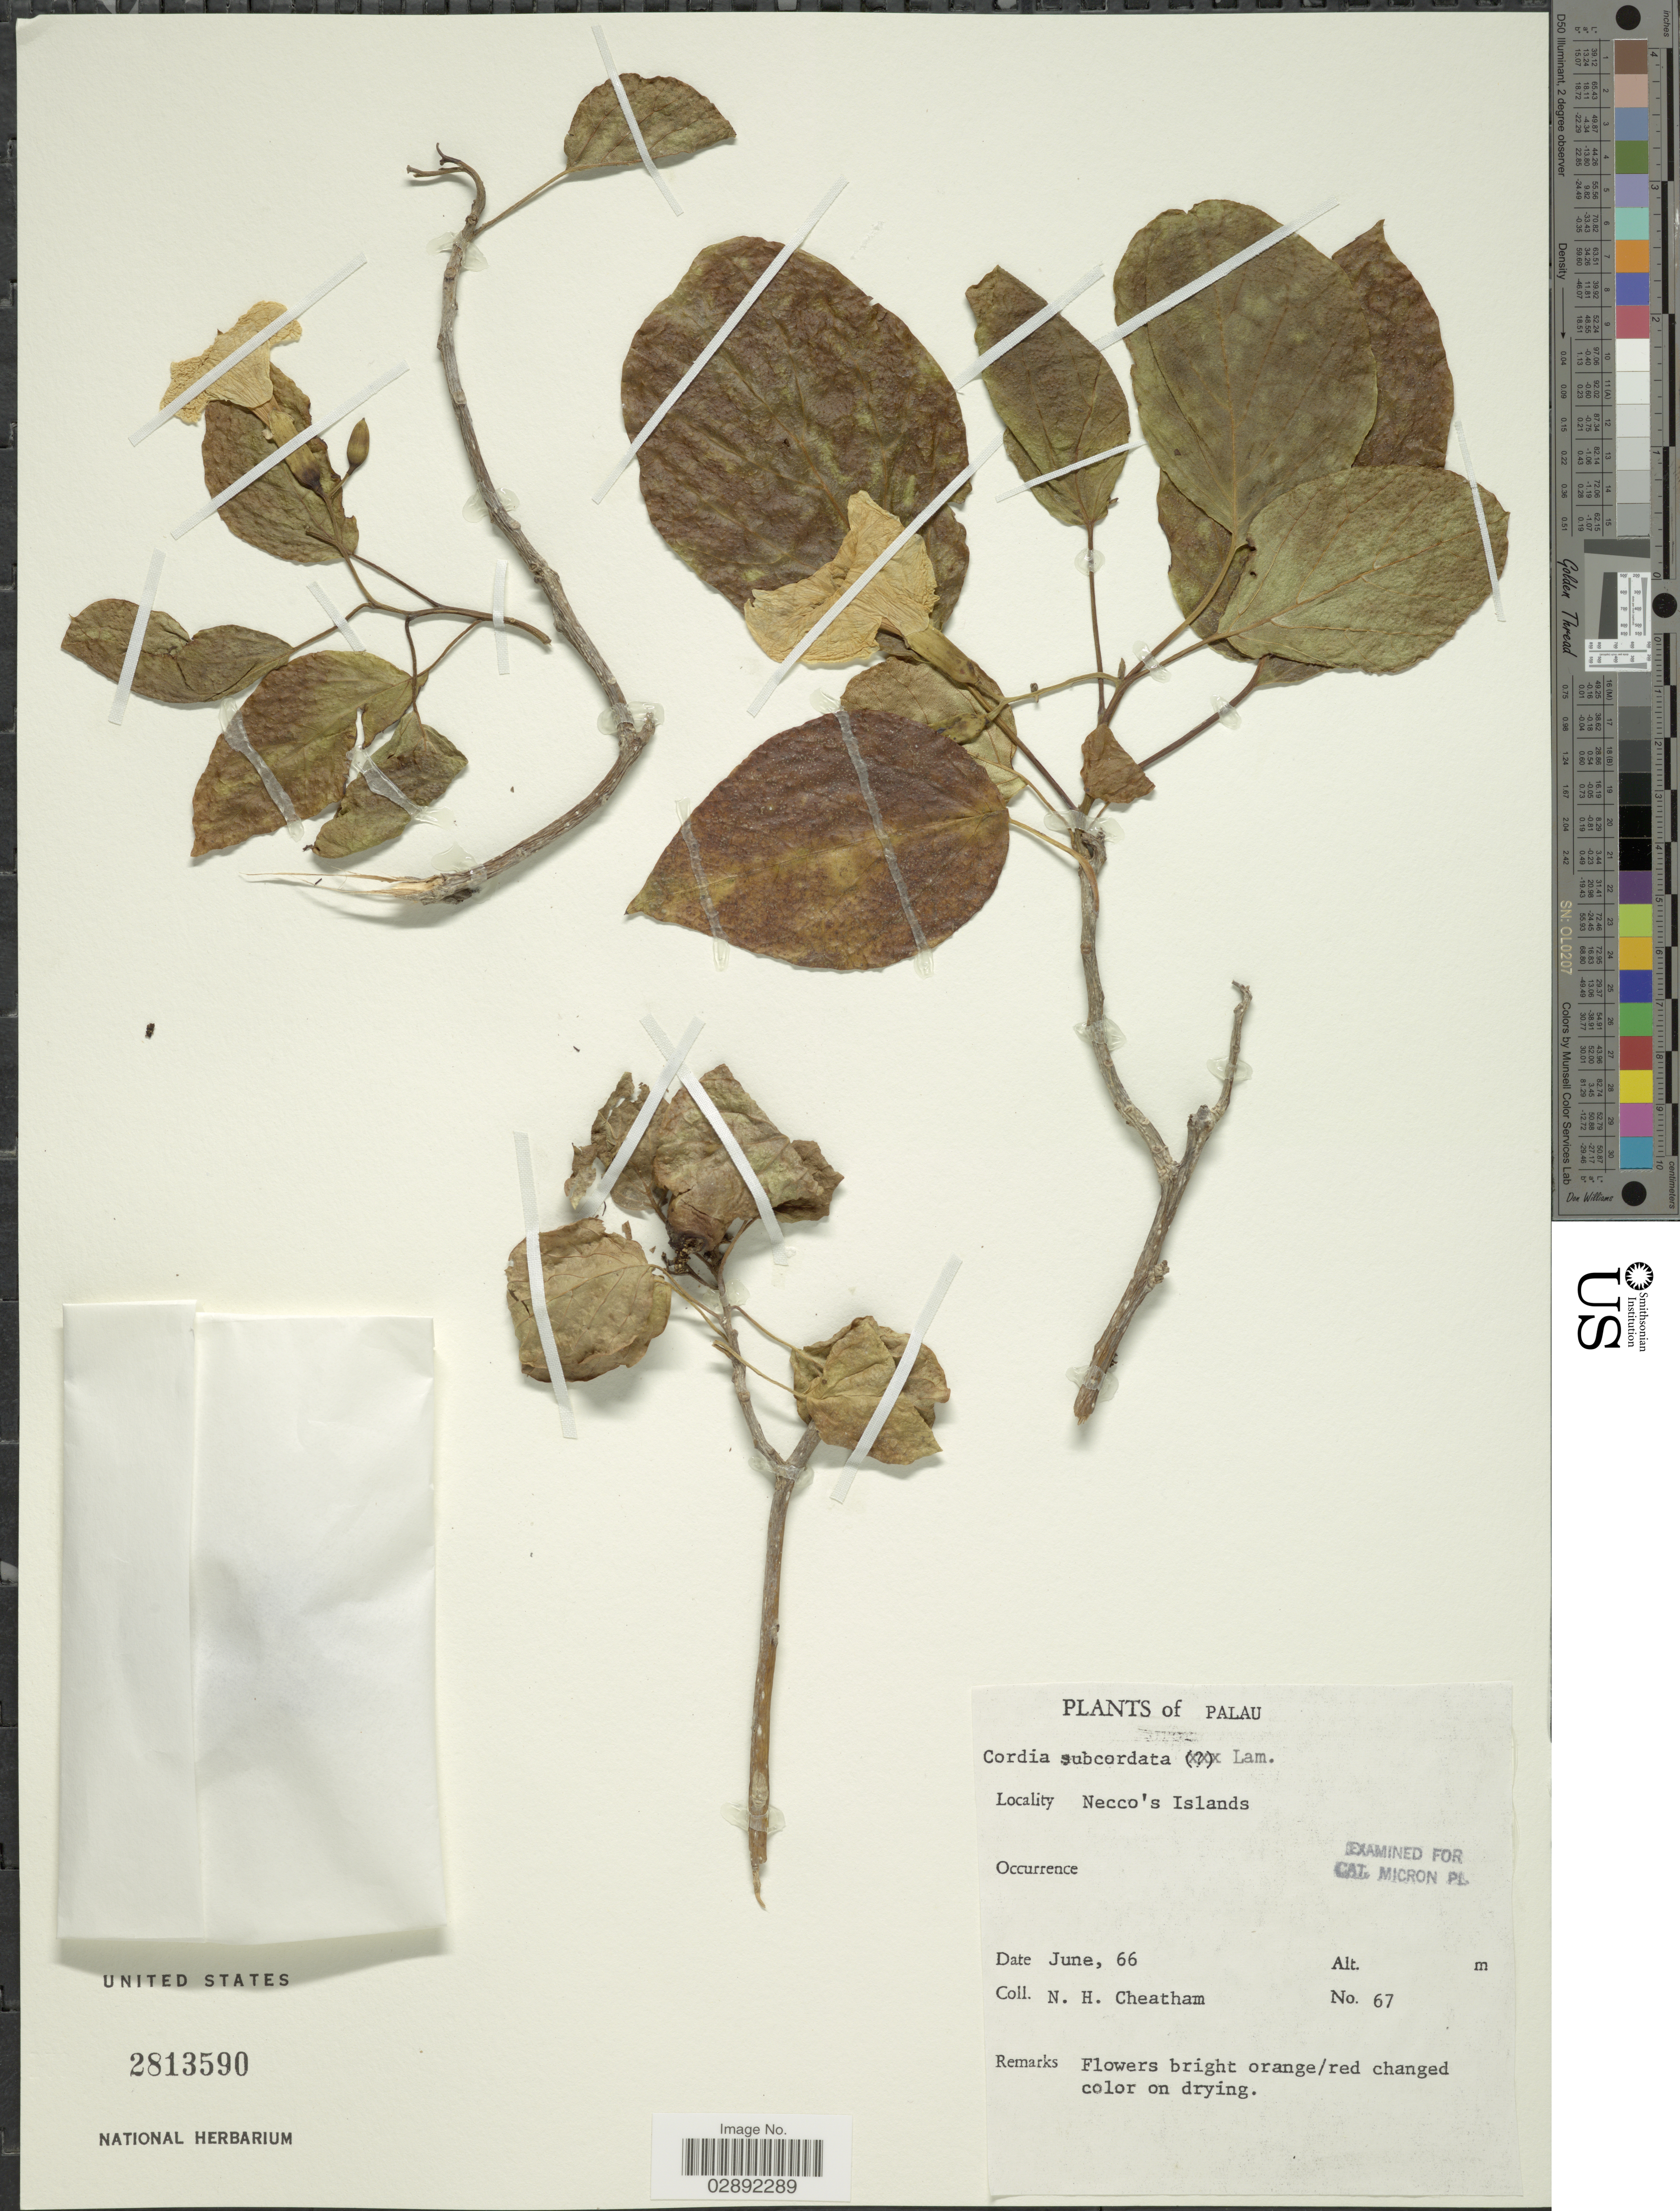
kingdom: Plantae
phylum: Tracheophyta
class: Magnoliopsida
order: Boraginales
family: Cordiaceae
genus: Cordia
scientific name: Cordia subcordata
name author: Lam.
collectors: N. H. Cheatham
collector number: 67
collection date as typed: Transcribed d/m/y: /6/66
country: Palau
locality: Palau. Necco's Islands.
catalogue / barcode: US 2813590